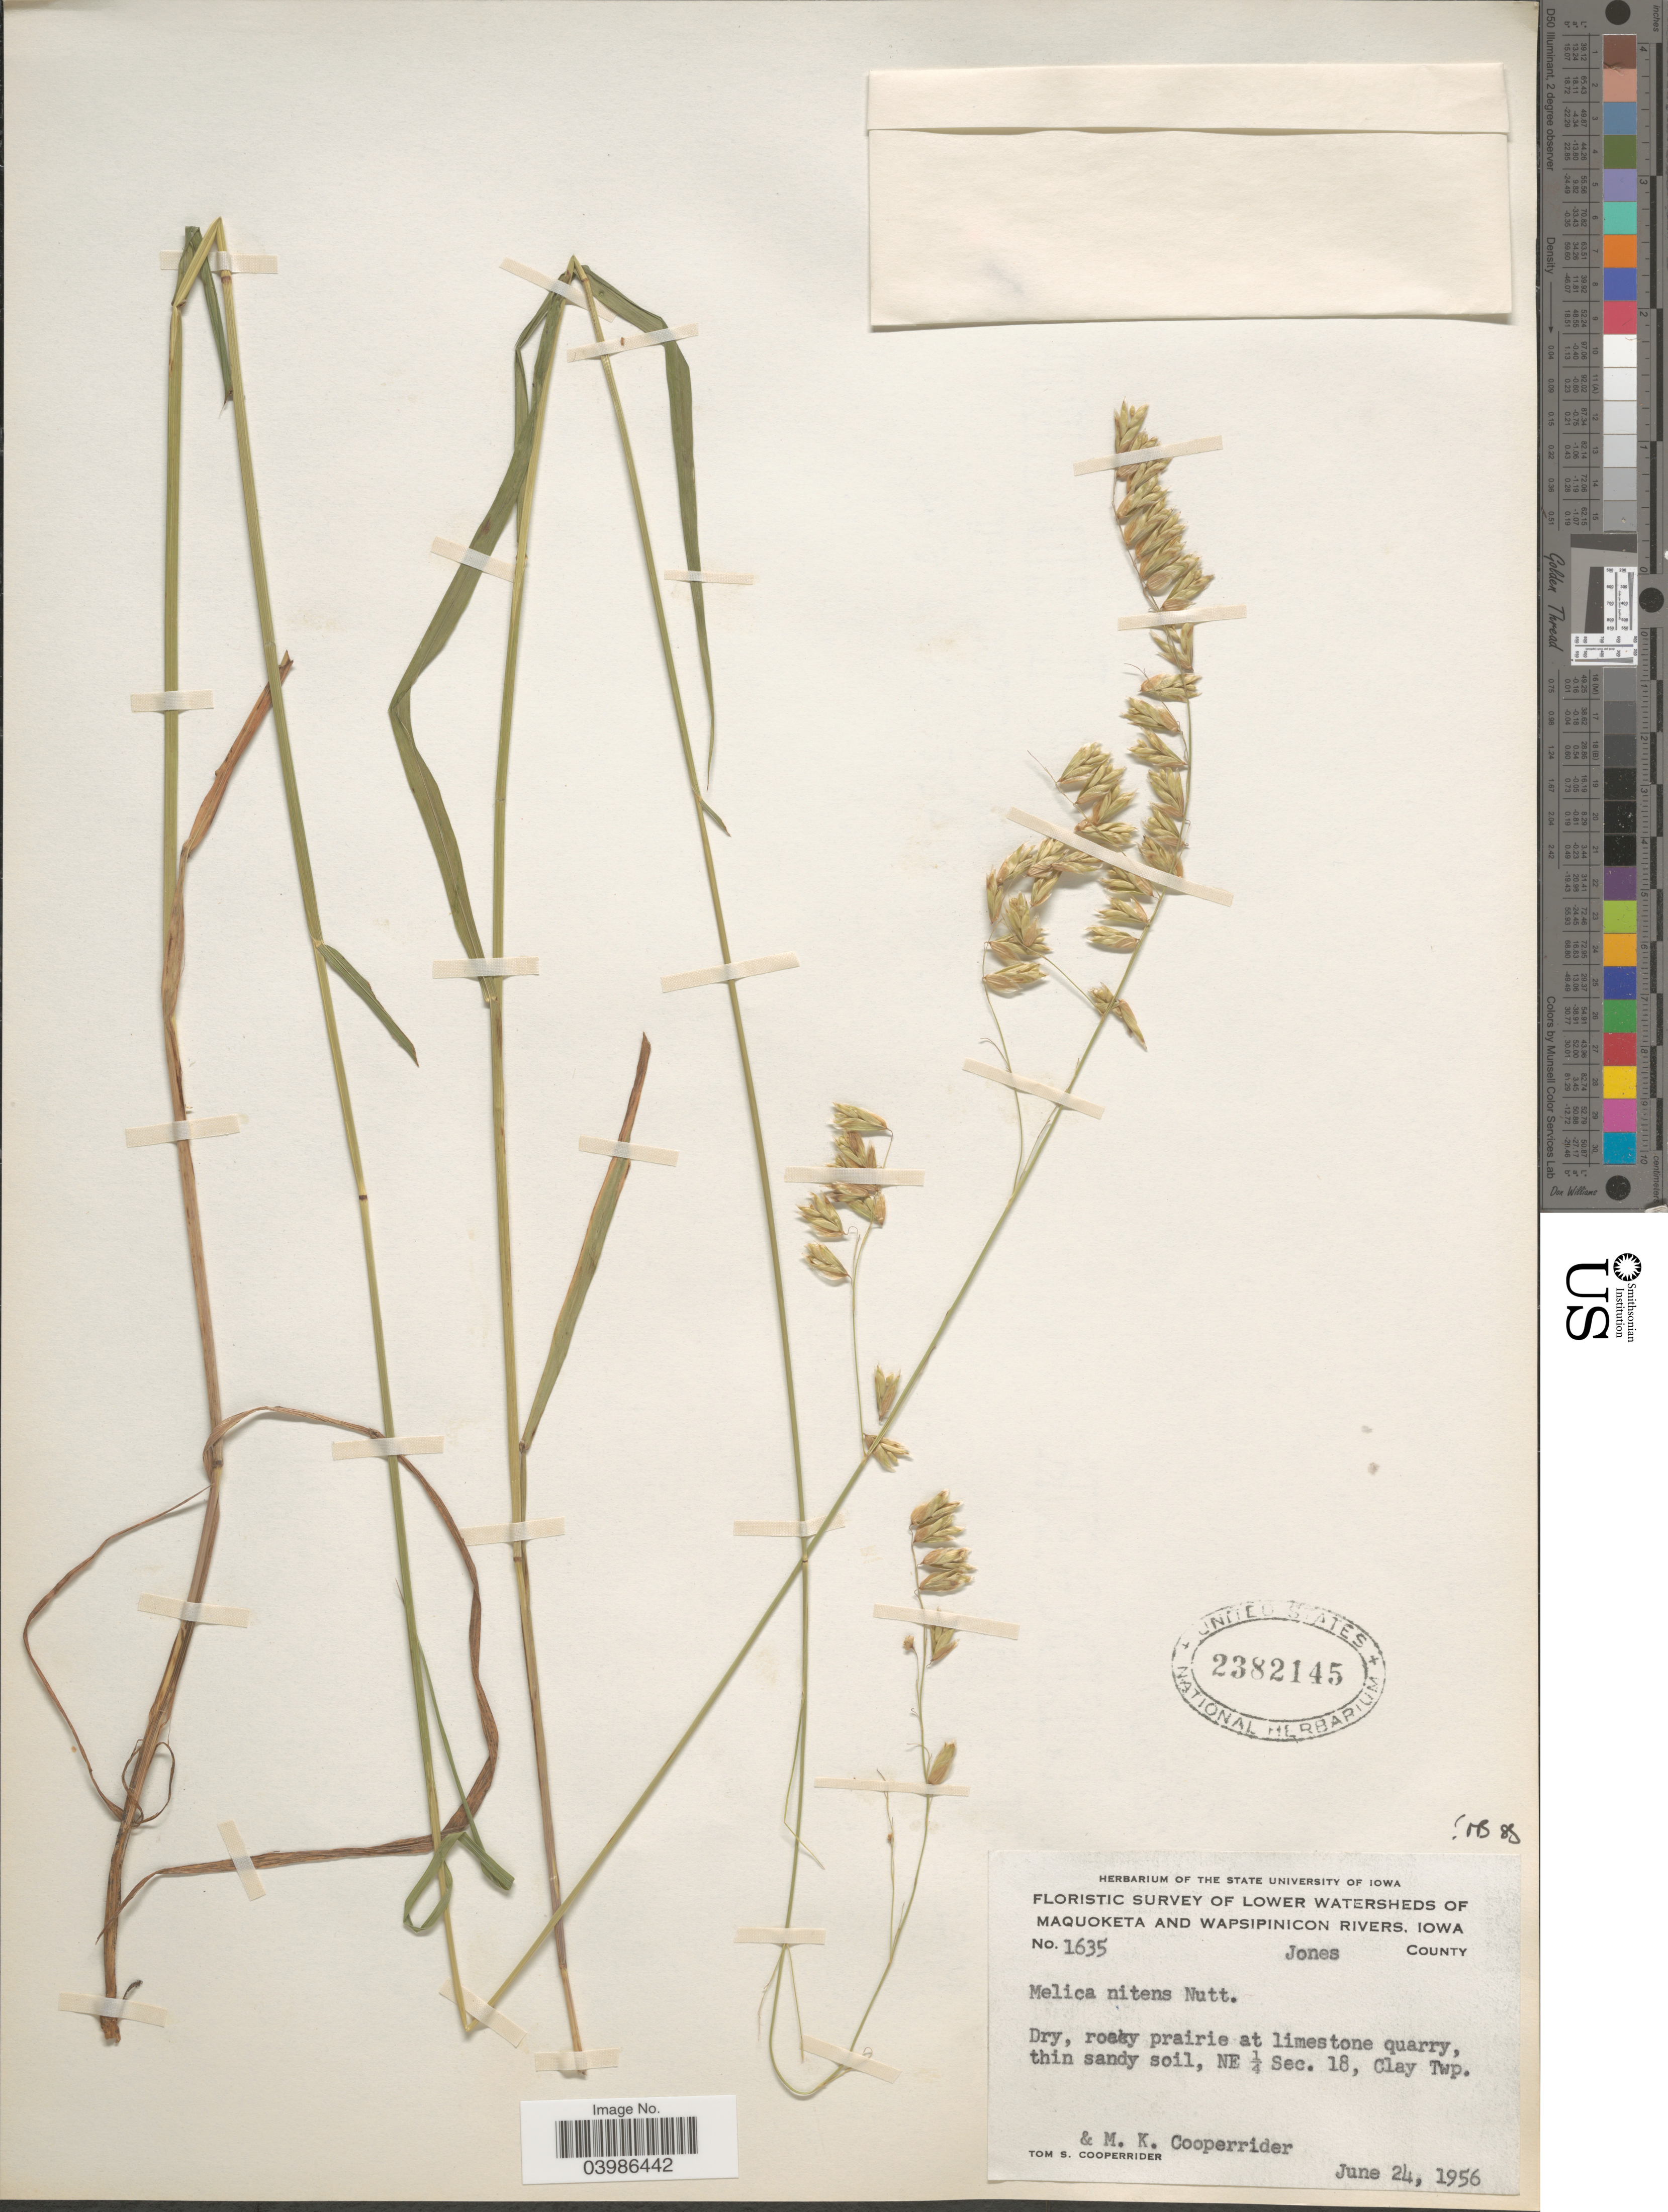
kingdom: Plantae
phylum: Tracheophyta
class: Liliopsida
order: Poales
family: Poaceae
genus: Melica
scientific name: Melica nitens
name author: (Scribn.) Nutt. ex Piper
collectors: T. S. Cooperrider & M. Cooperrider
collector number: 1635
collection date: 1956-06-24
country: United States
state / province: Iowa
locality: Lower Watersheds of Maquoketa and Wapsipinicon Rivers. Jones County. NE ¼ Sec. 18, Clay Twp.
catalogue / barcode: US 2382145